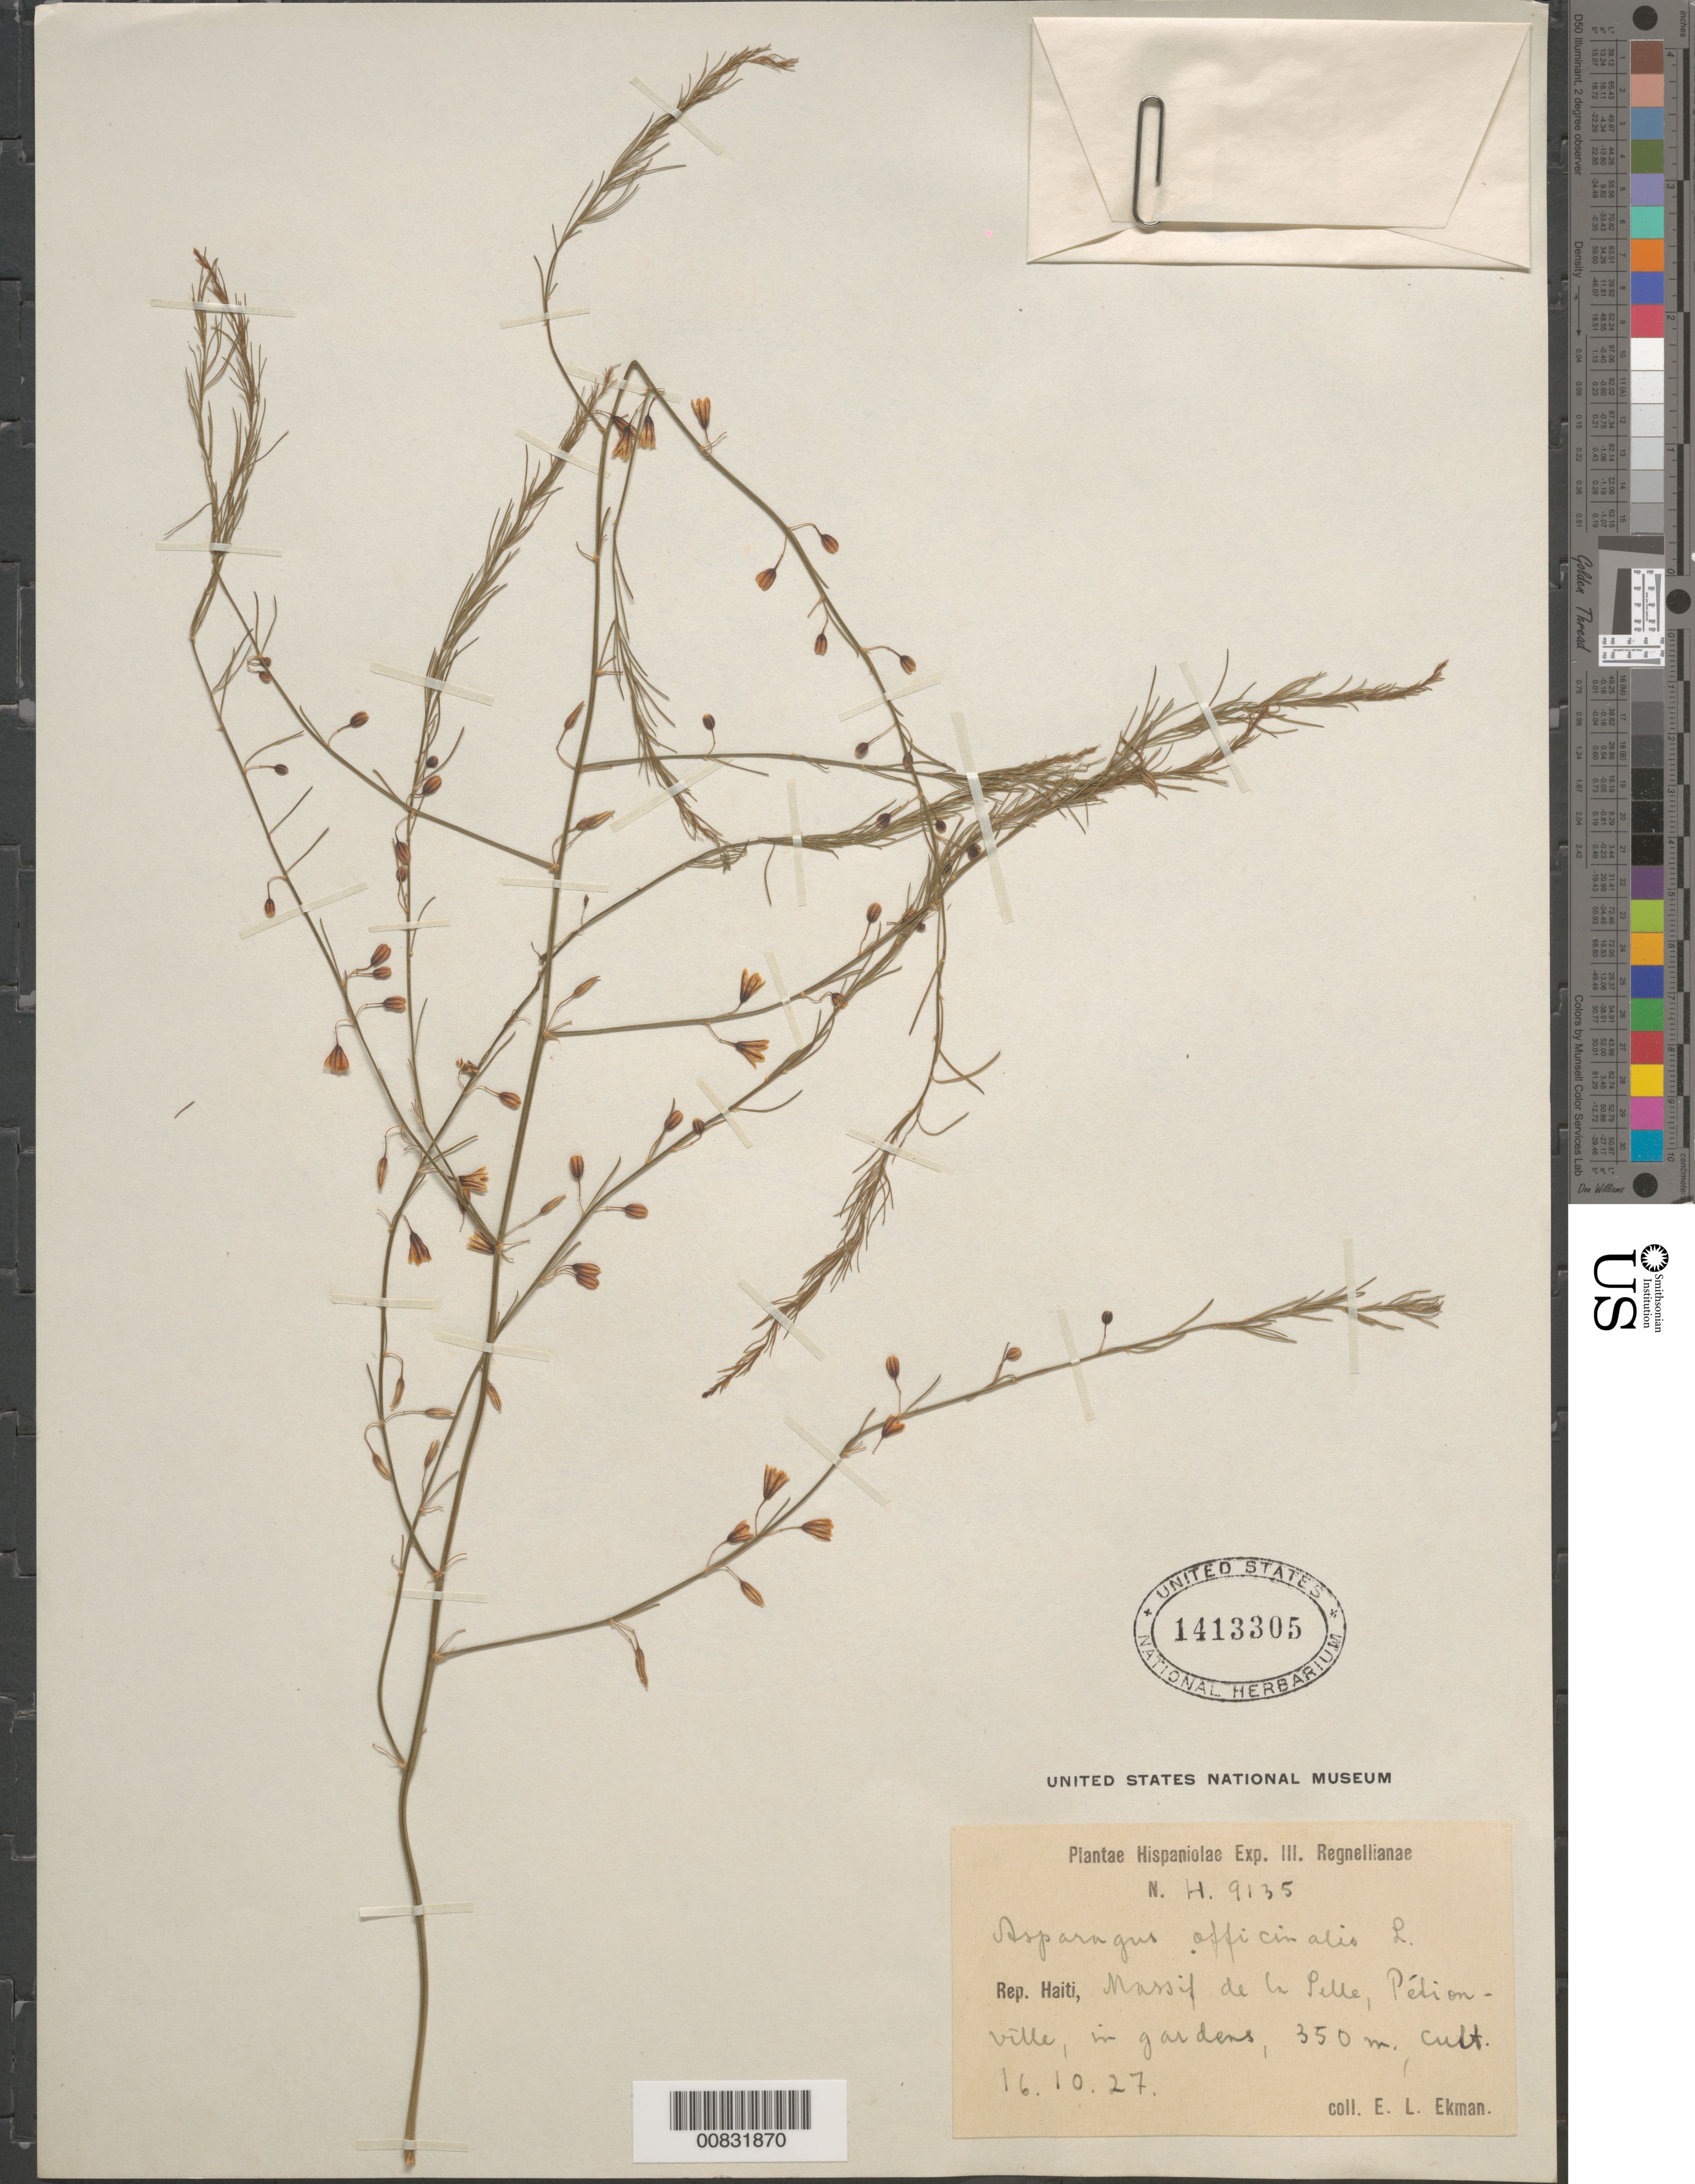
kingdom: Plantae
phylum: Tracheophyta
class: Liliopsida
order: Asparagales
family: Asparagaceae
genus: Asparagus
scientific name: Asparagus officinalis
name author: L.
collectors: E. L. Ekman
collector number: H 9135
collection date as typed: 16 Oct 1927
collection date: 1927-10-16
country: Haiti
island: Hispaniola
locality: Massif de la Selle, Pétionville, in gardens.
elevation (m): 350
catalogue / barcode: US 1413305